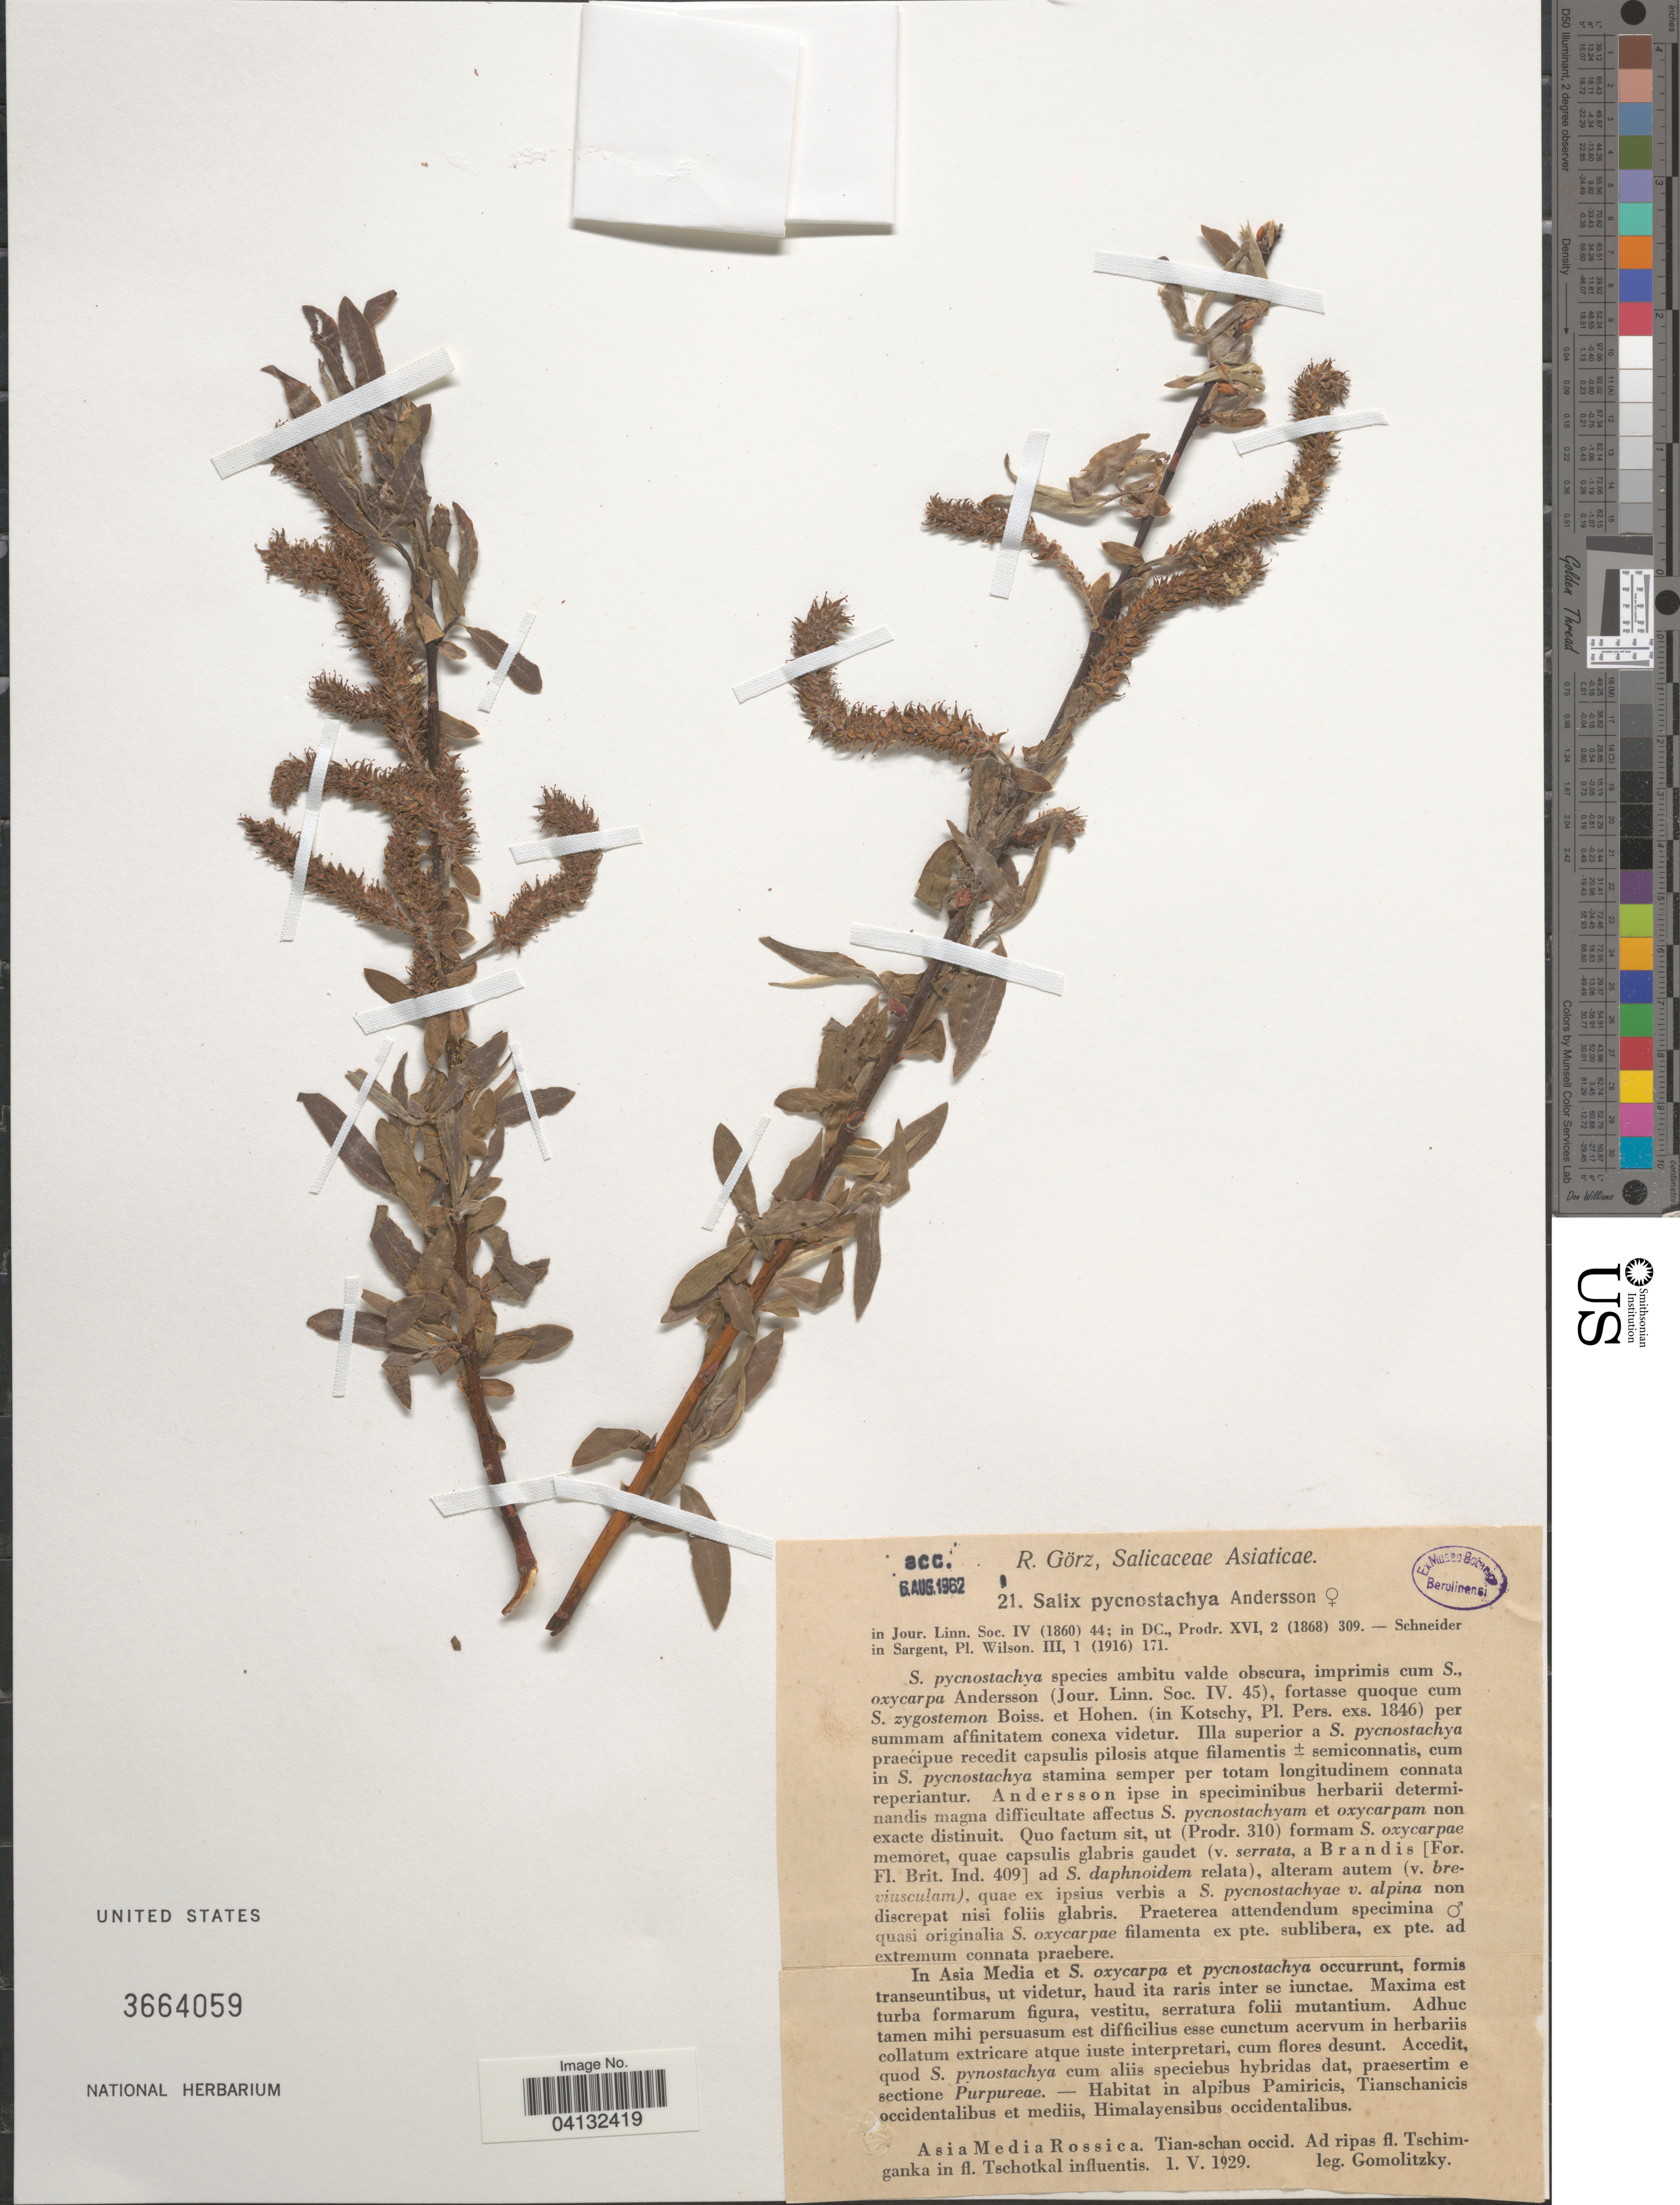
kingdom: Plantae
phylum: Tracheophyta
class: Magnoliopsida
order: Malpighiales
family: Salicaceae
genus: Salix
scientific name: Salix pycnostachya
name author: Andersson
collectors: -. Gomolitzky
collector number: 21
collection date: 1929-05-01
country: Uzbekistan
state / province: Toshkent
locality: Asia Media Rossica. Tian-chan occid. Ad ripas fl. Tschimganka in fl. Tschotkal influentis.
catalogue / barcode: US 3664059